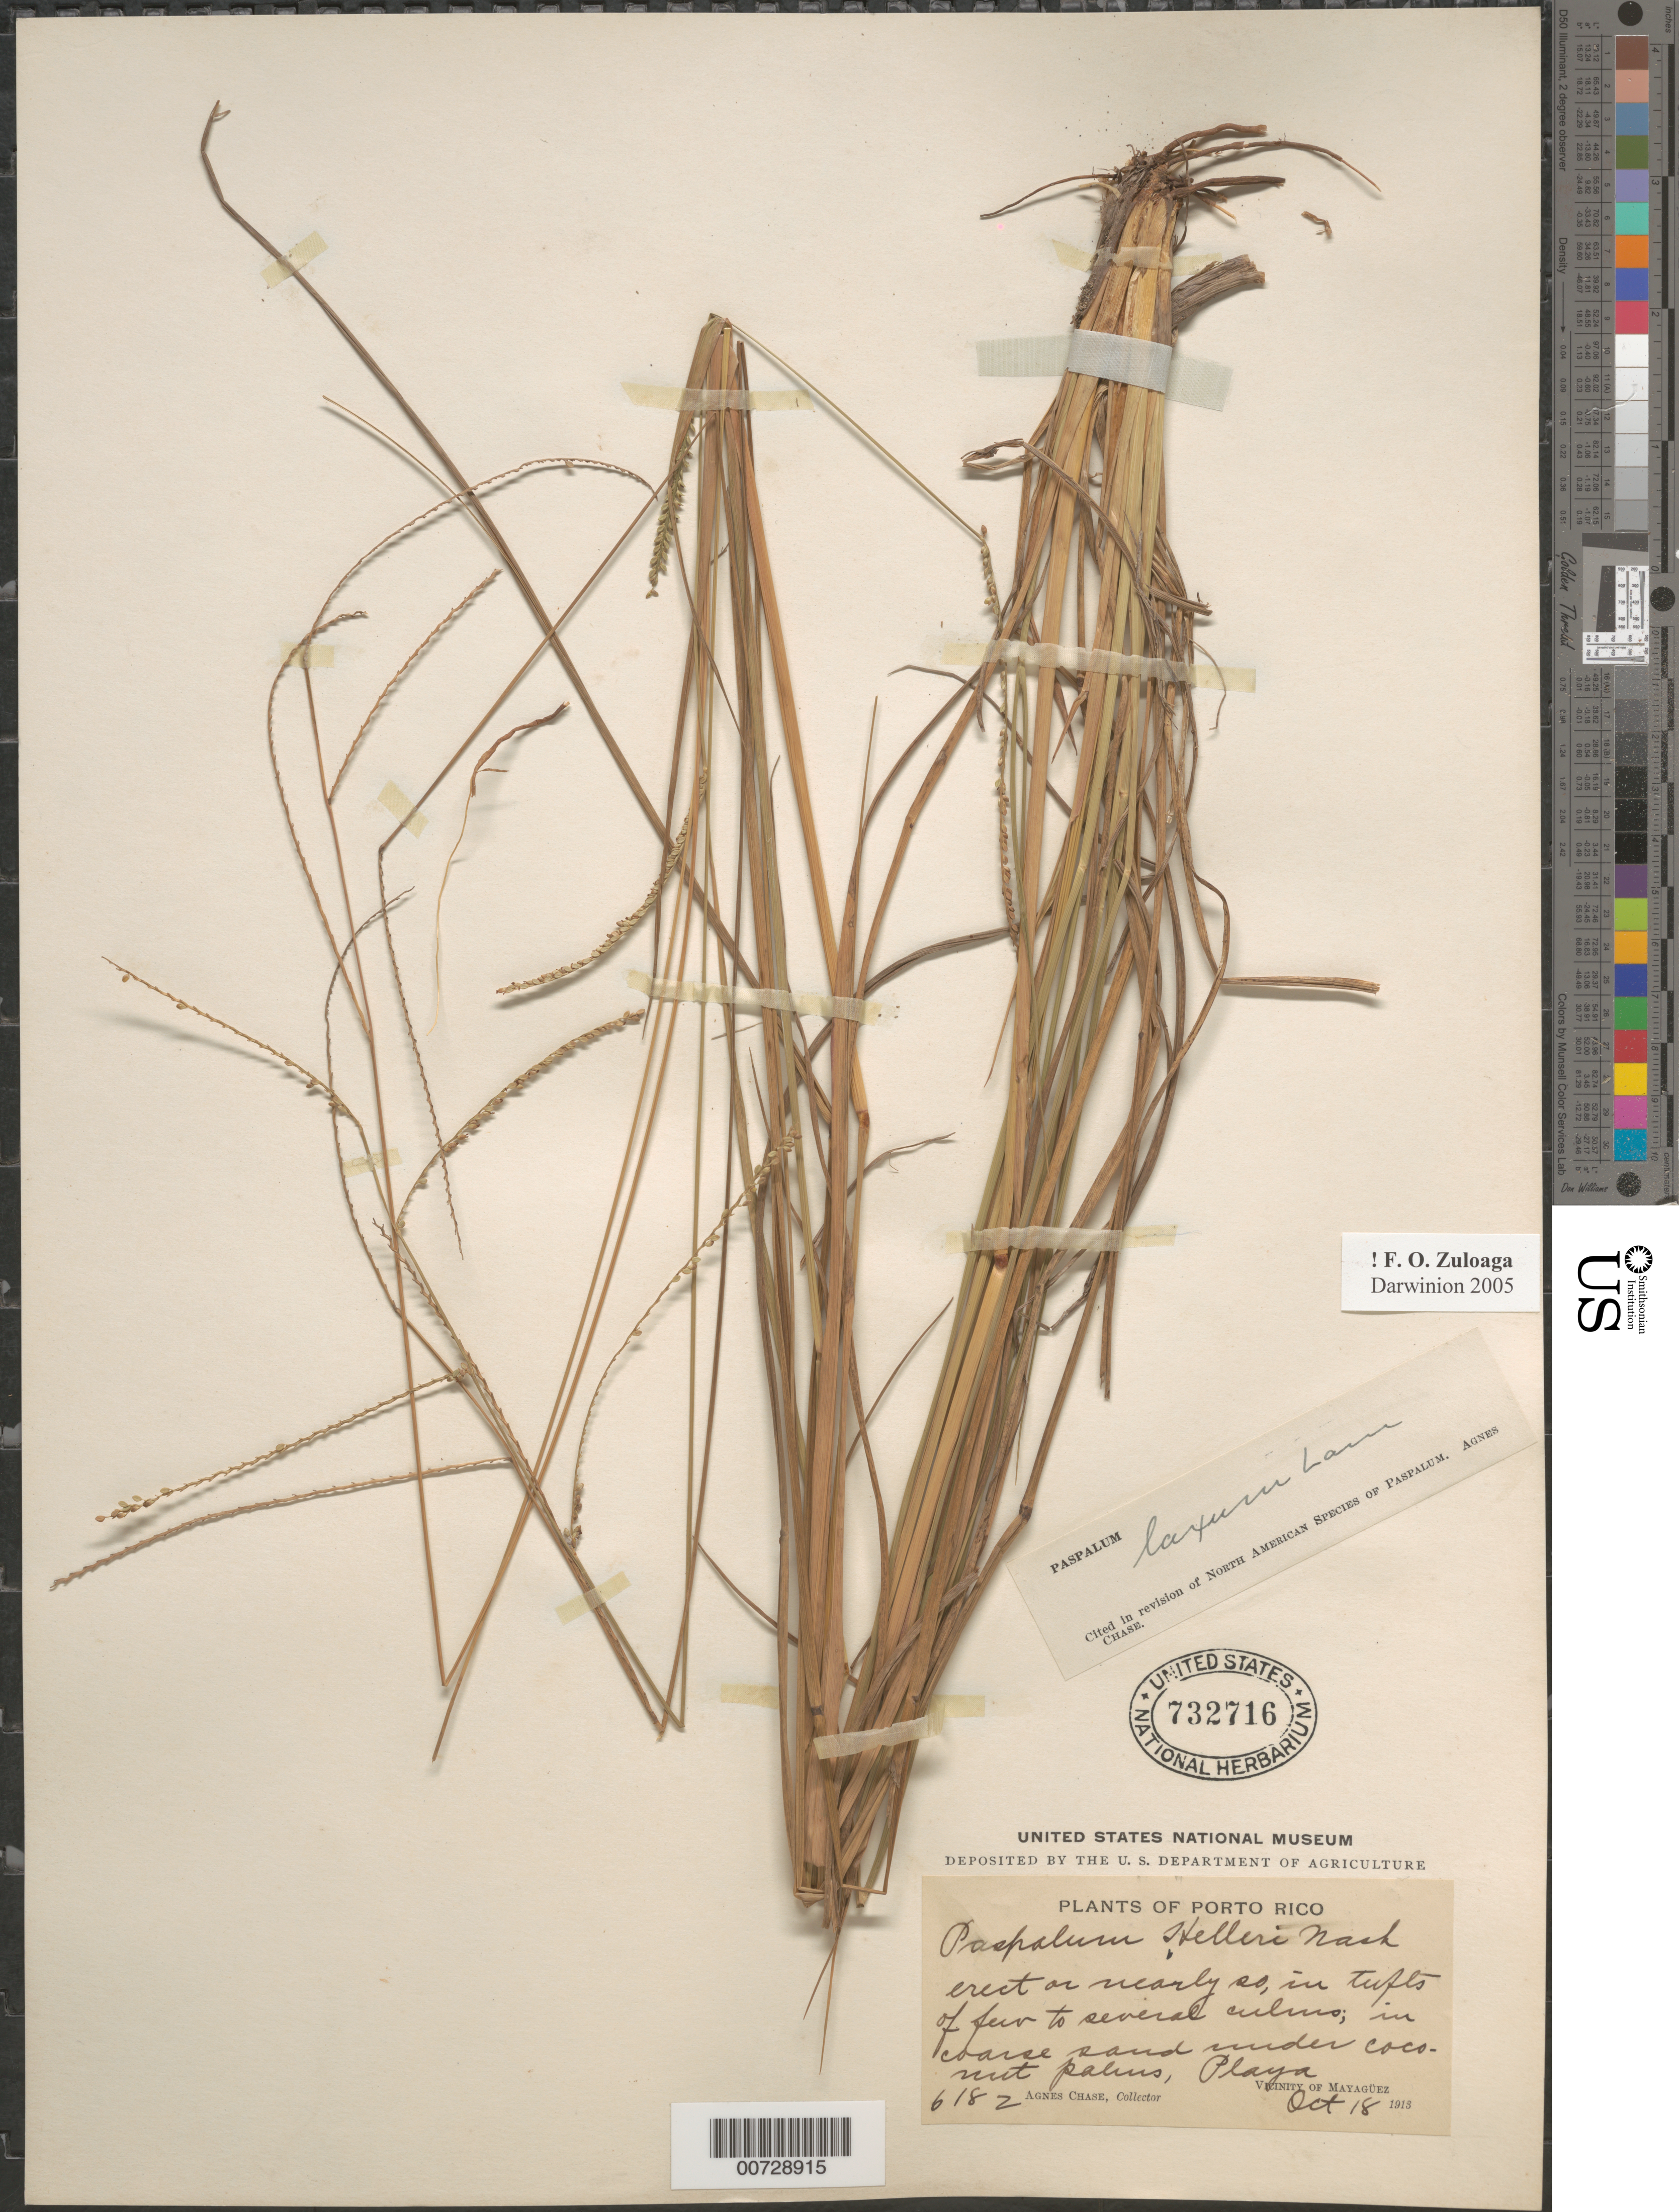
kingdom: Plantae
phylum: Tracheophyta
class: Liliopsida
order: Poales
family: Poaceae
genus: Paspalum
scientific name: Paspalum laxum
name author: Lam.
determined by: Chase, [M.] Agnes, (US)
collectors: A. Chase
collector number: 6182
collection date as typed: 18 Oct 1913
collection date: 1913-10-18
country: Puerto Rico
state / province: Mayagüez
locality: Playa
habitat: In coarse sand under coconut palms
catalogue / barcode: US 732716